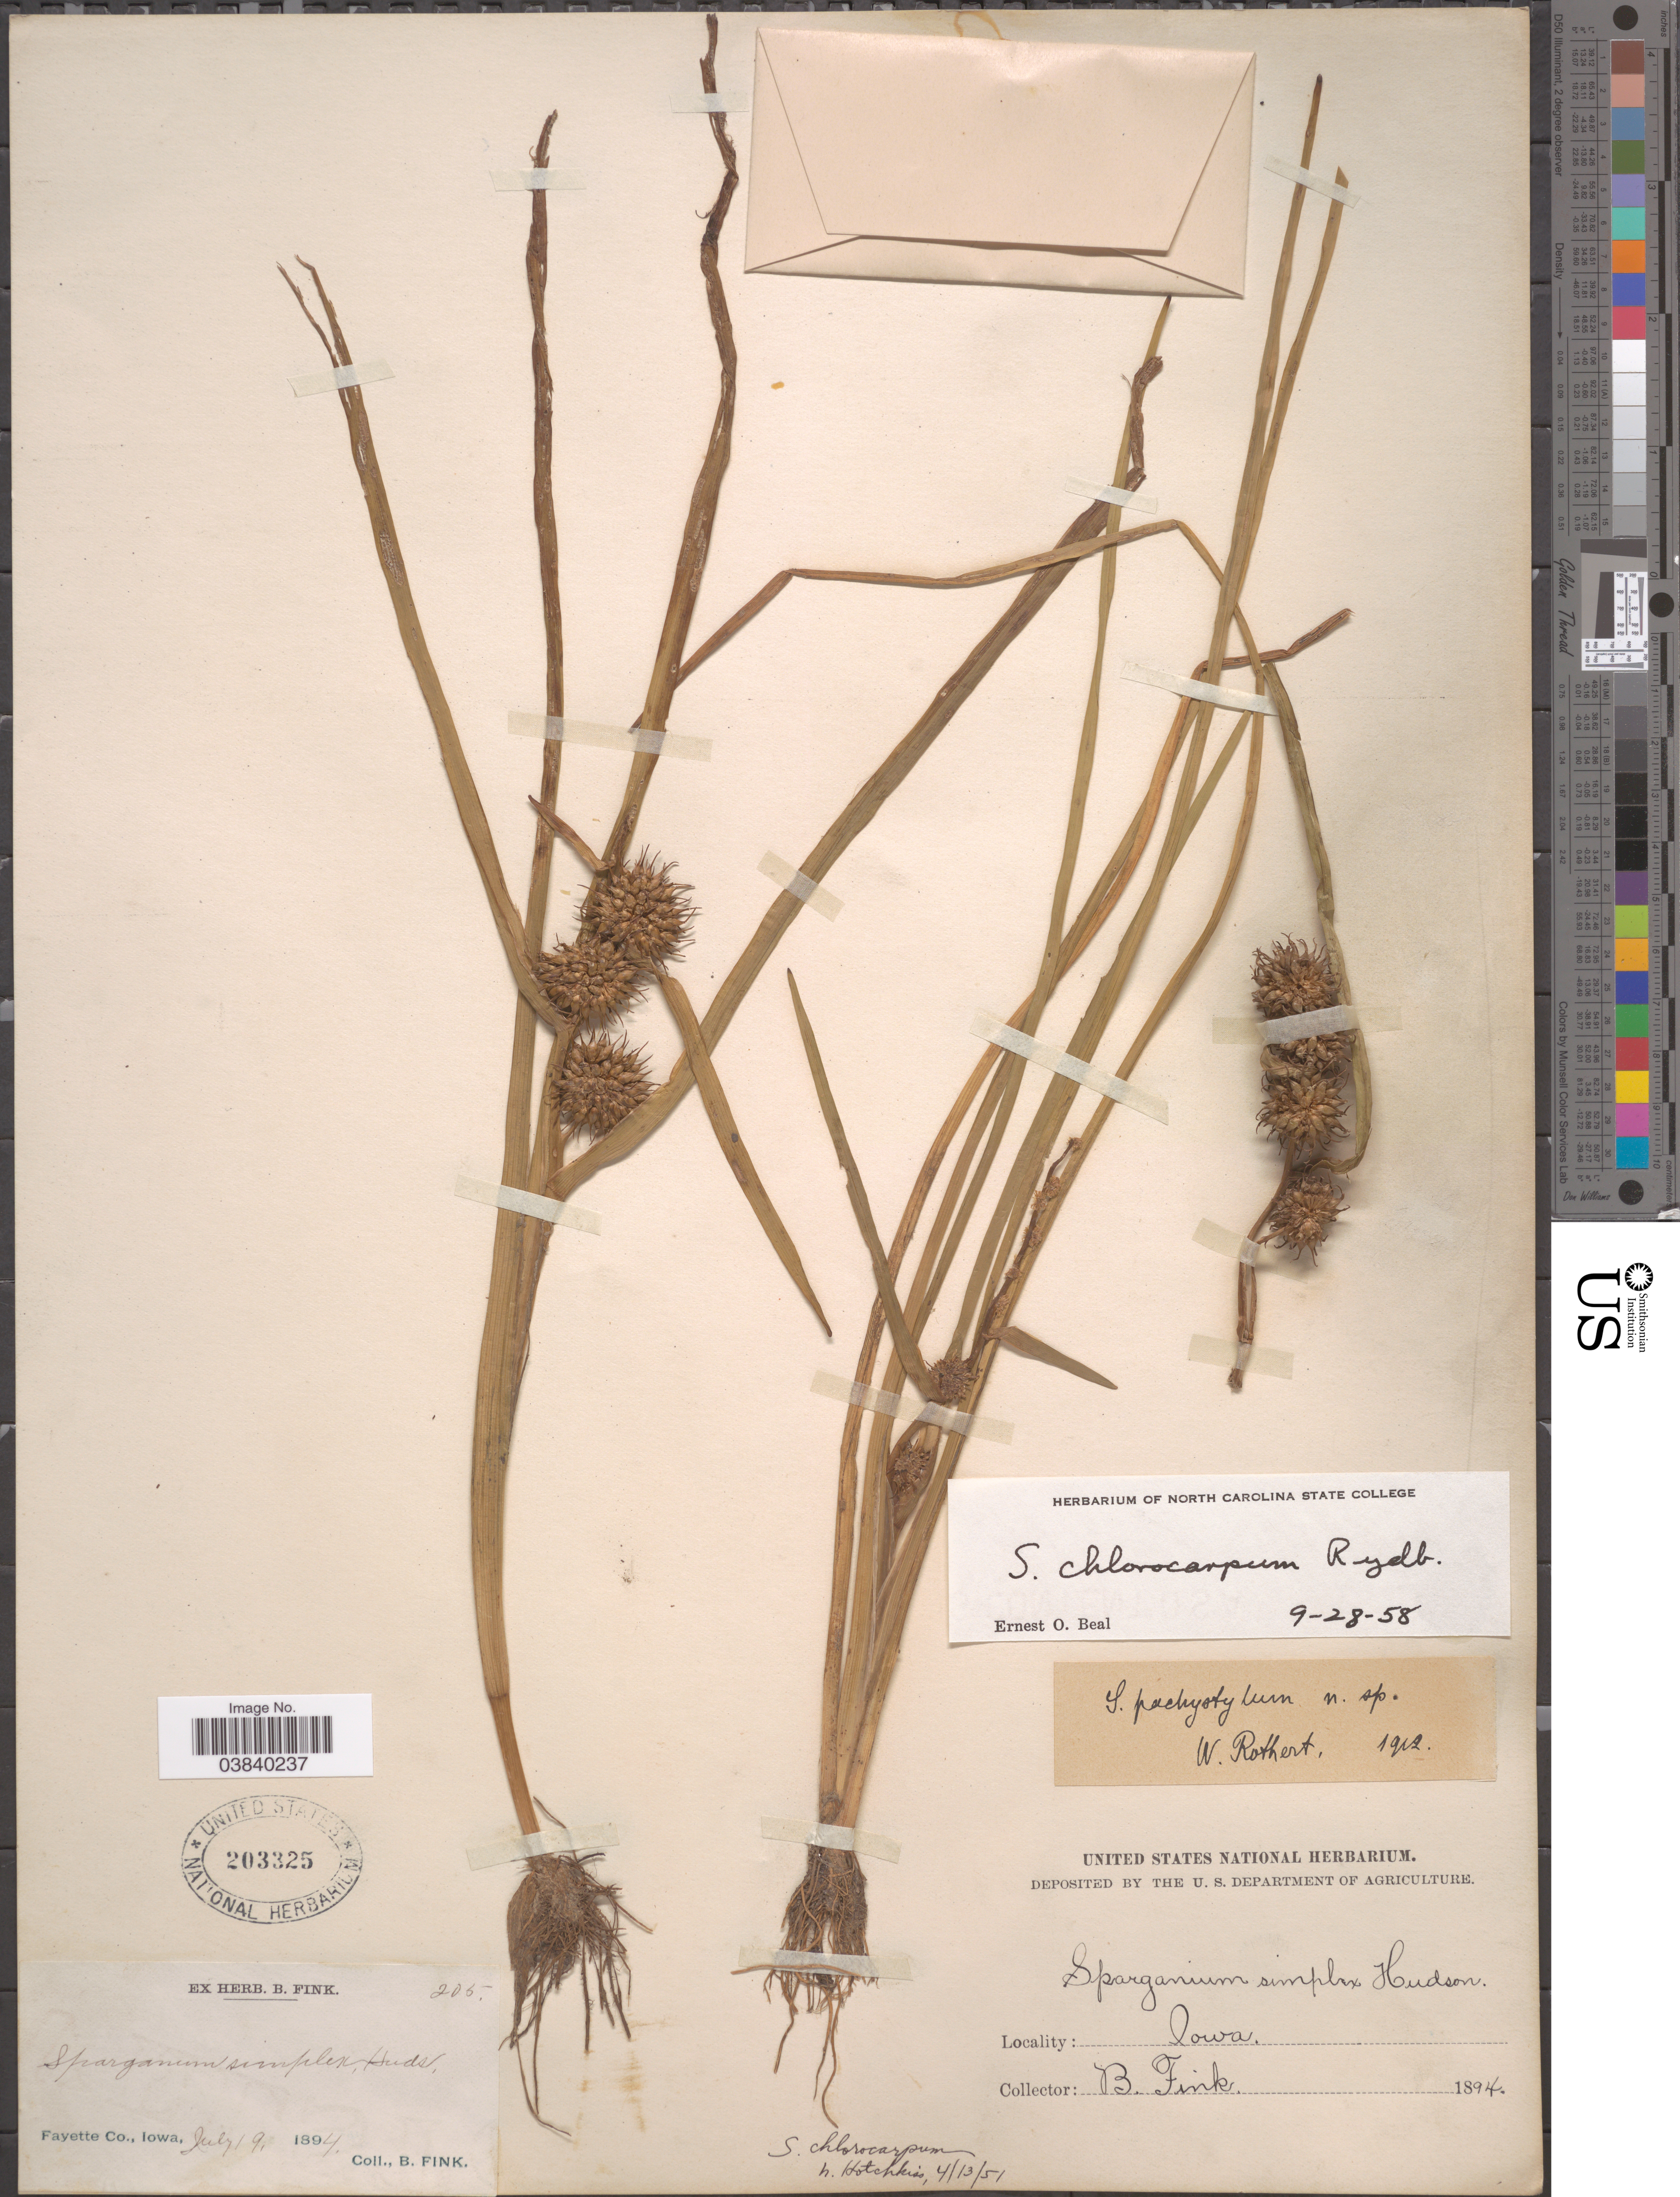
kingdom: Plantae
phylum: Tracheophyta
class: Liliopsida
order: Poales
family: Typhaceae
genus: Sparganium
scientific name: Sparganium chlorocarpum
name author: Rydb.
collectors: B. Fink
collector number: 205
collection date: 1894-07-19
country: United States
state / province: Iowa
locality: Fayette Co.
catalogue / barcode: US 203325